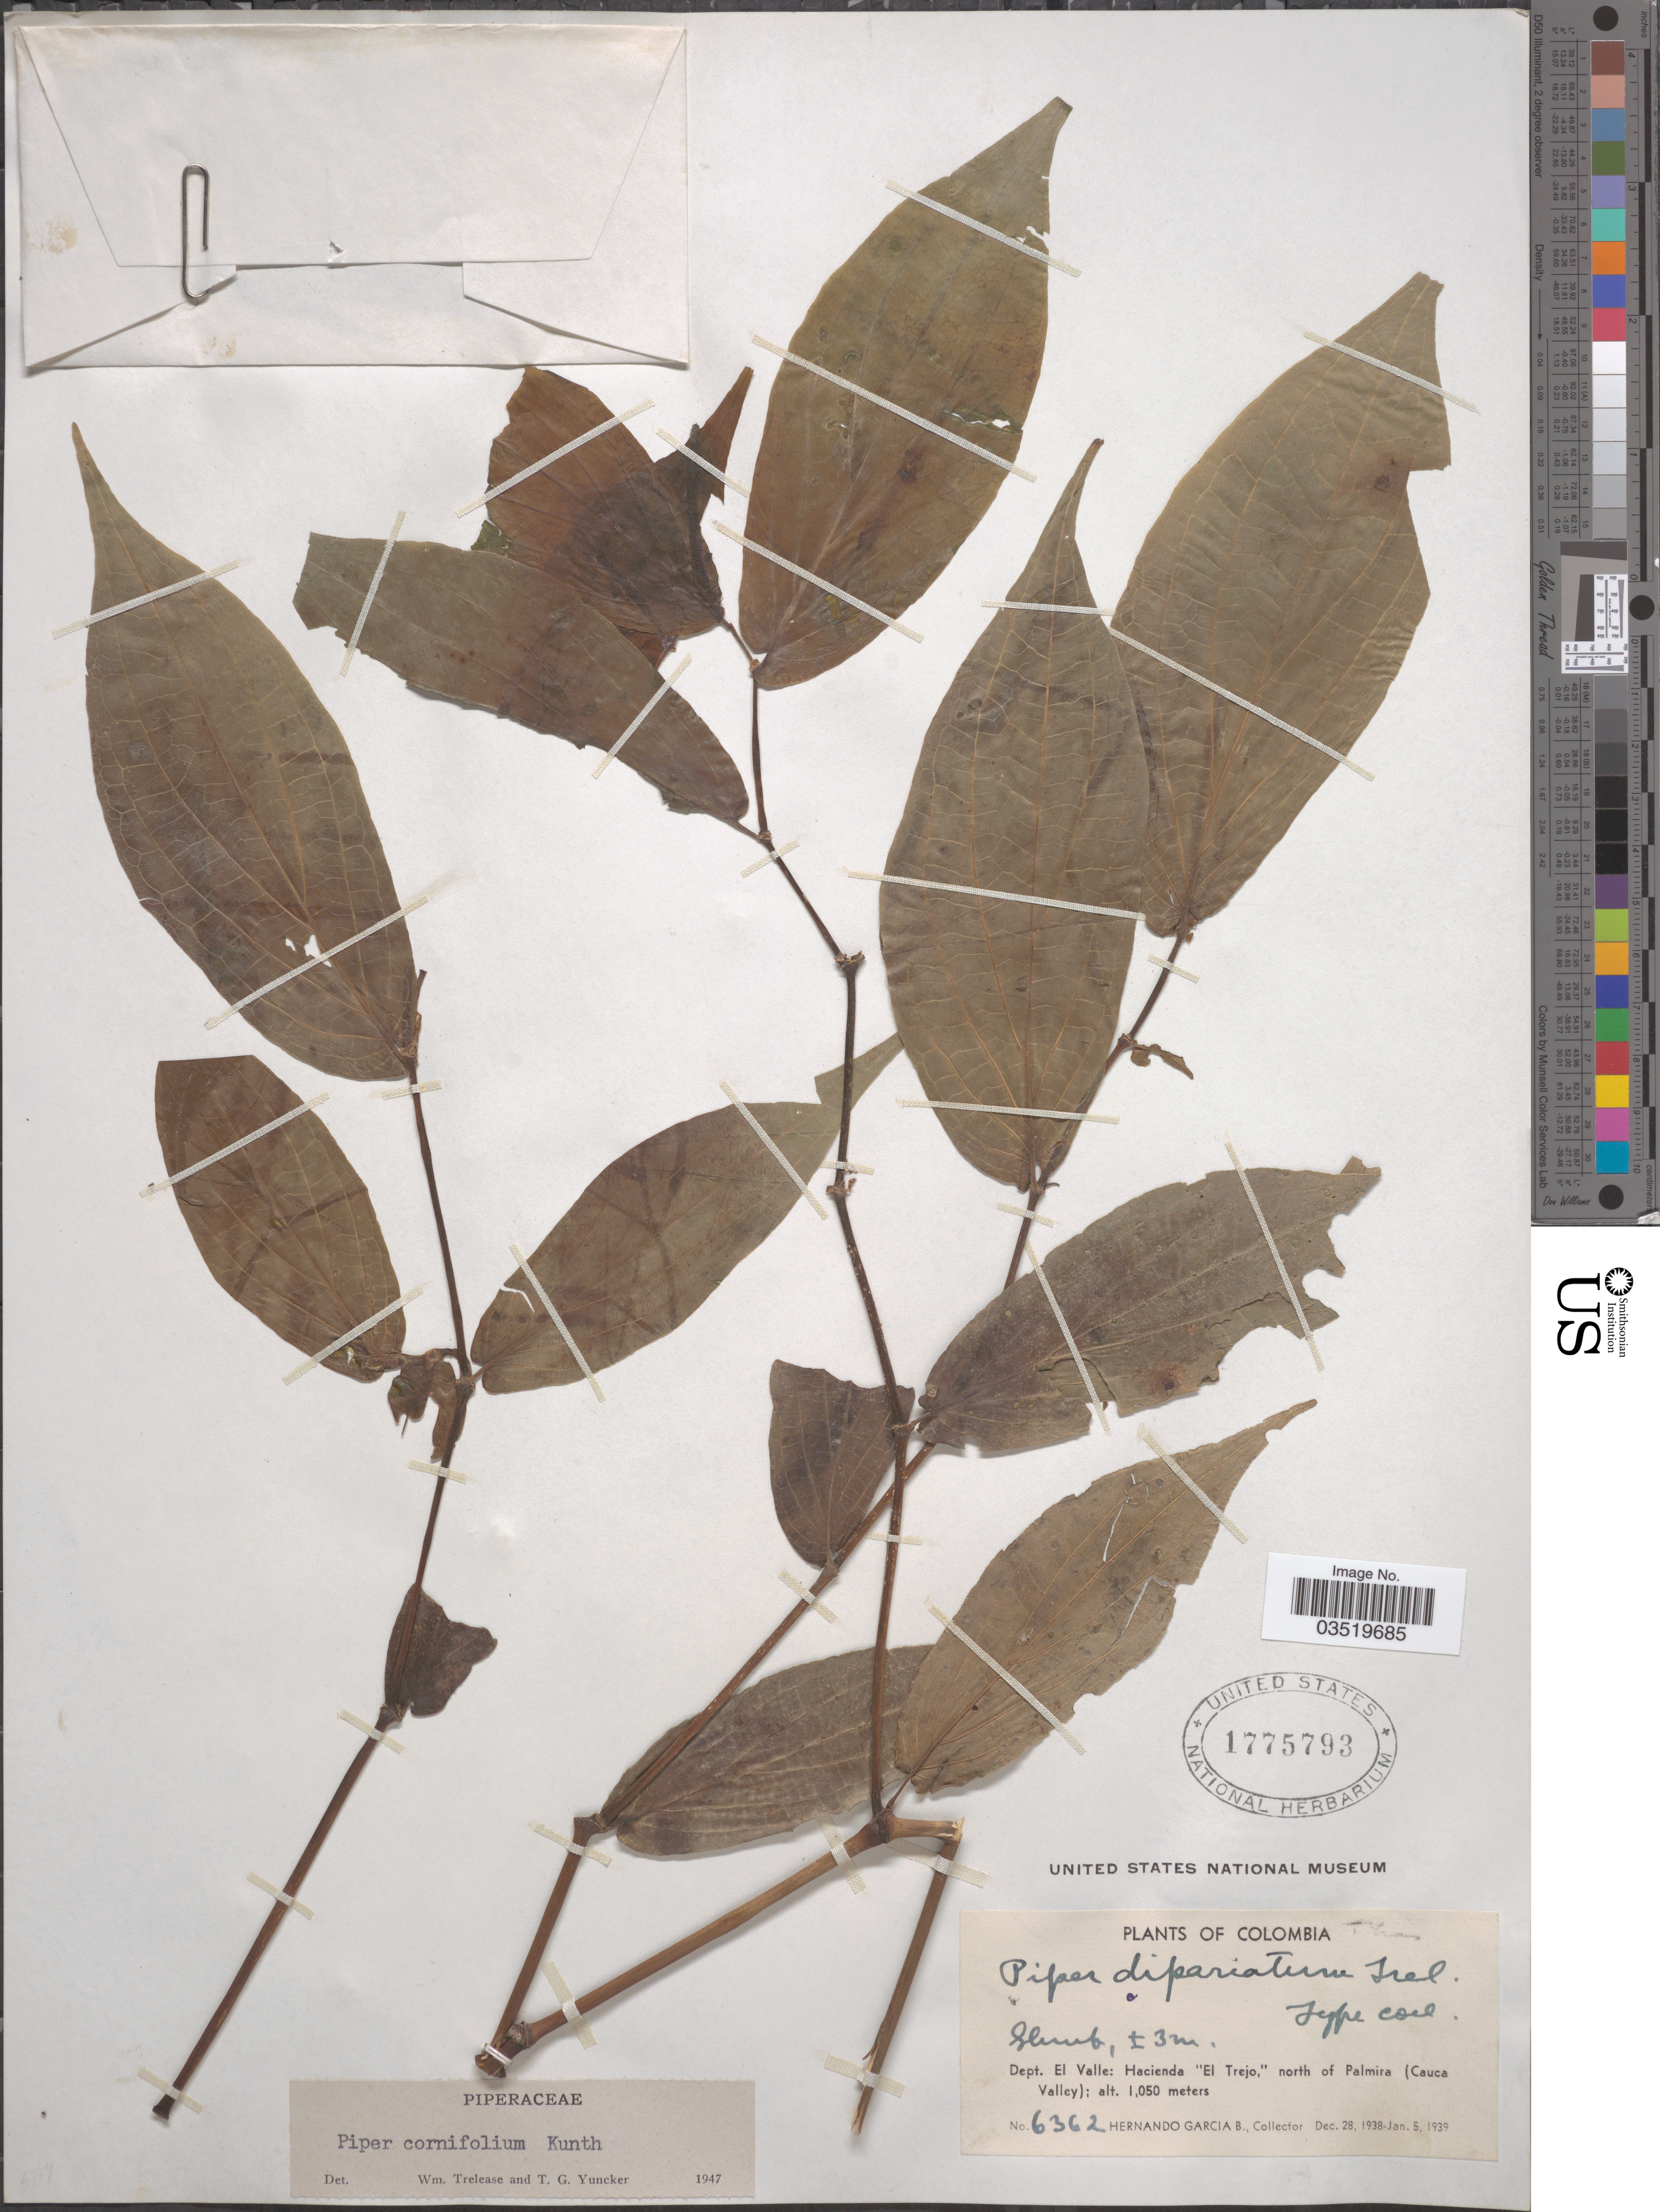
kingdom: Plantae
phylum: Tracheophyta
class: Magnoliopsida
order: Piperales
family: Piperaceae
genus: Piper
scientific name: Piper cornifolium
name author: Kunth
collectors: H. García Barriga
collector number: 6362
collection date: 1938-12-28/1939-01-05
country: Colombia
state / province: Valle del Cauca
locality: Dept. El Valle: Hacienda 'El Trejo,' north of Palmira (Cauca Valley).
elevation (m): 1050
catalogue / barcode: US 1775793